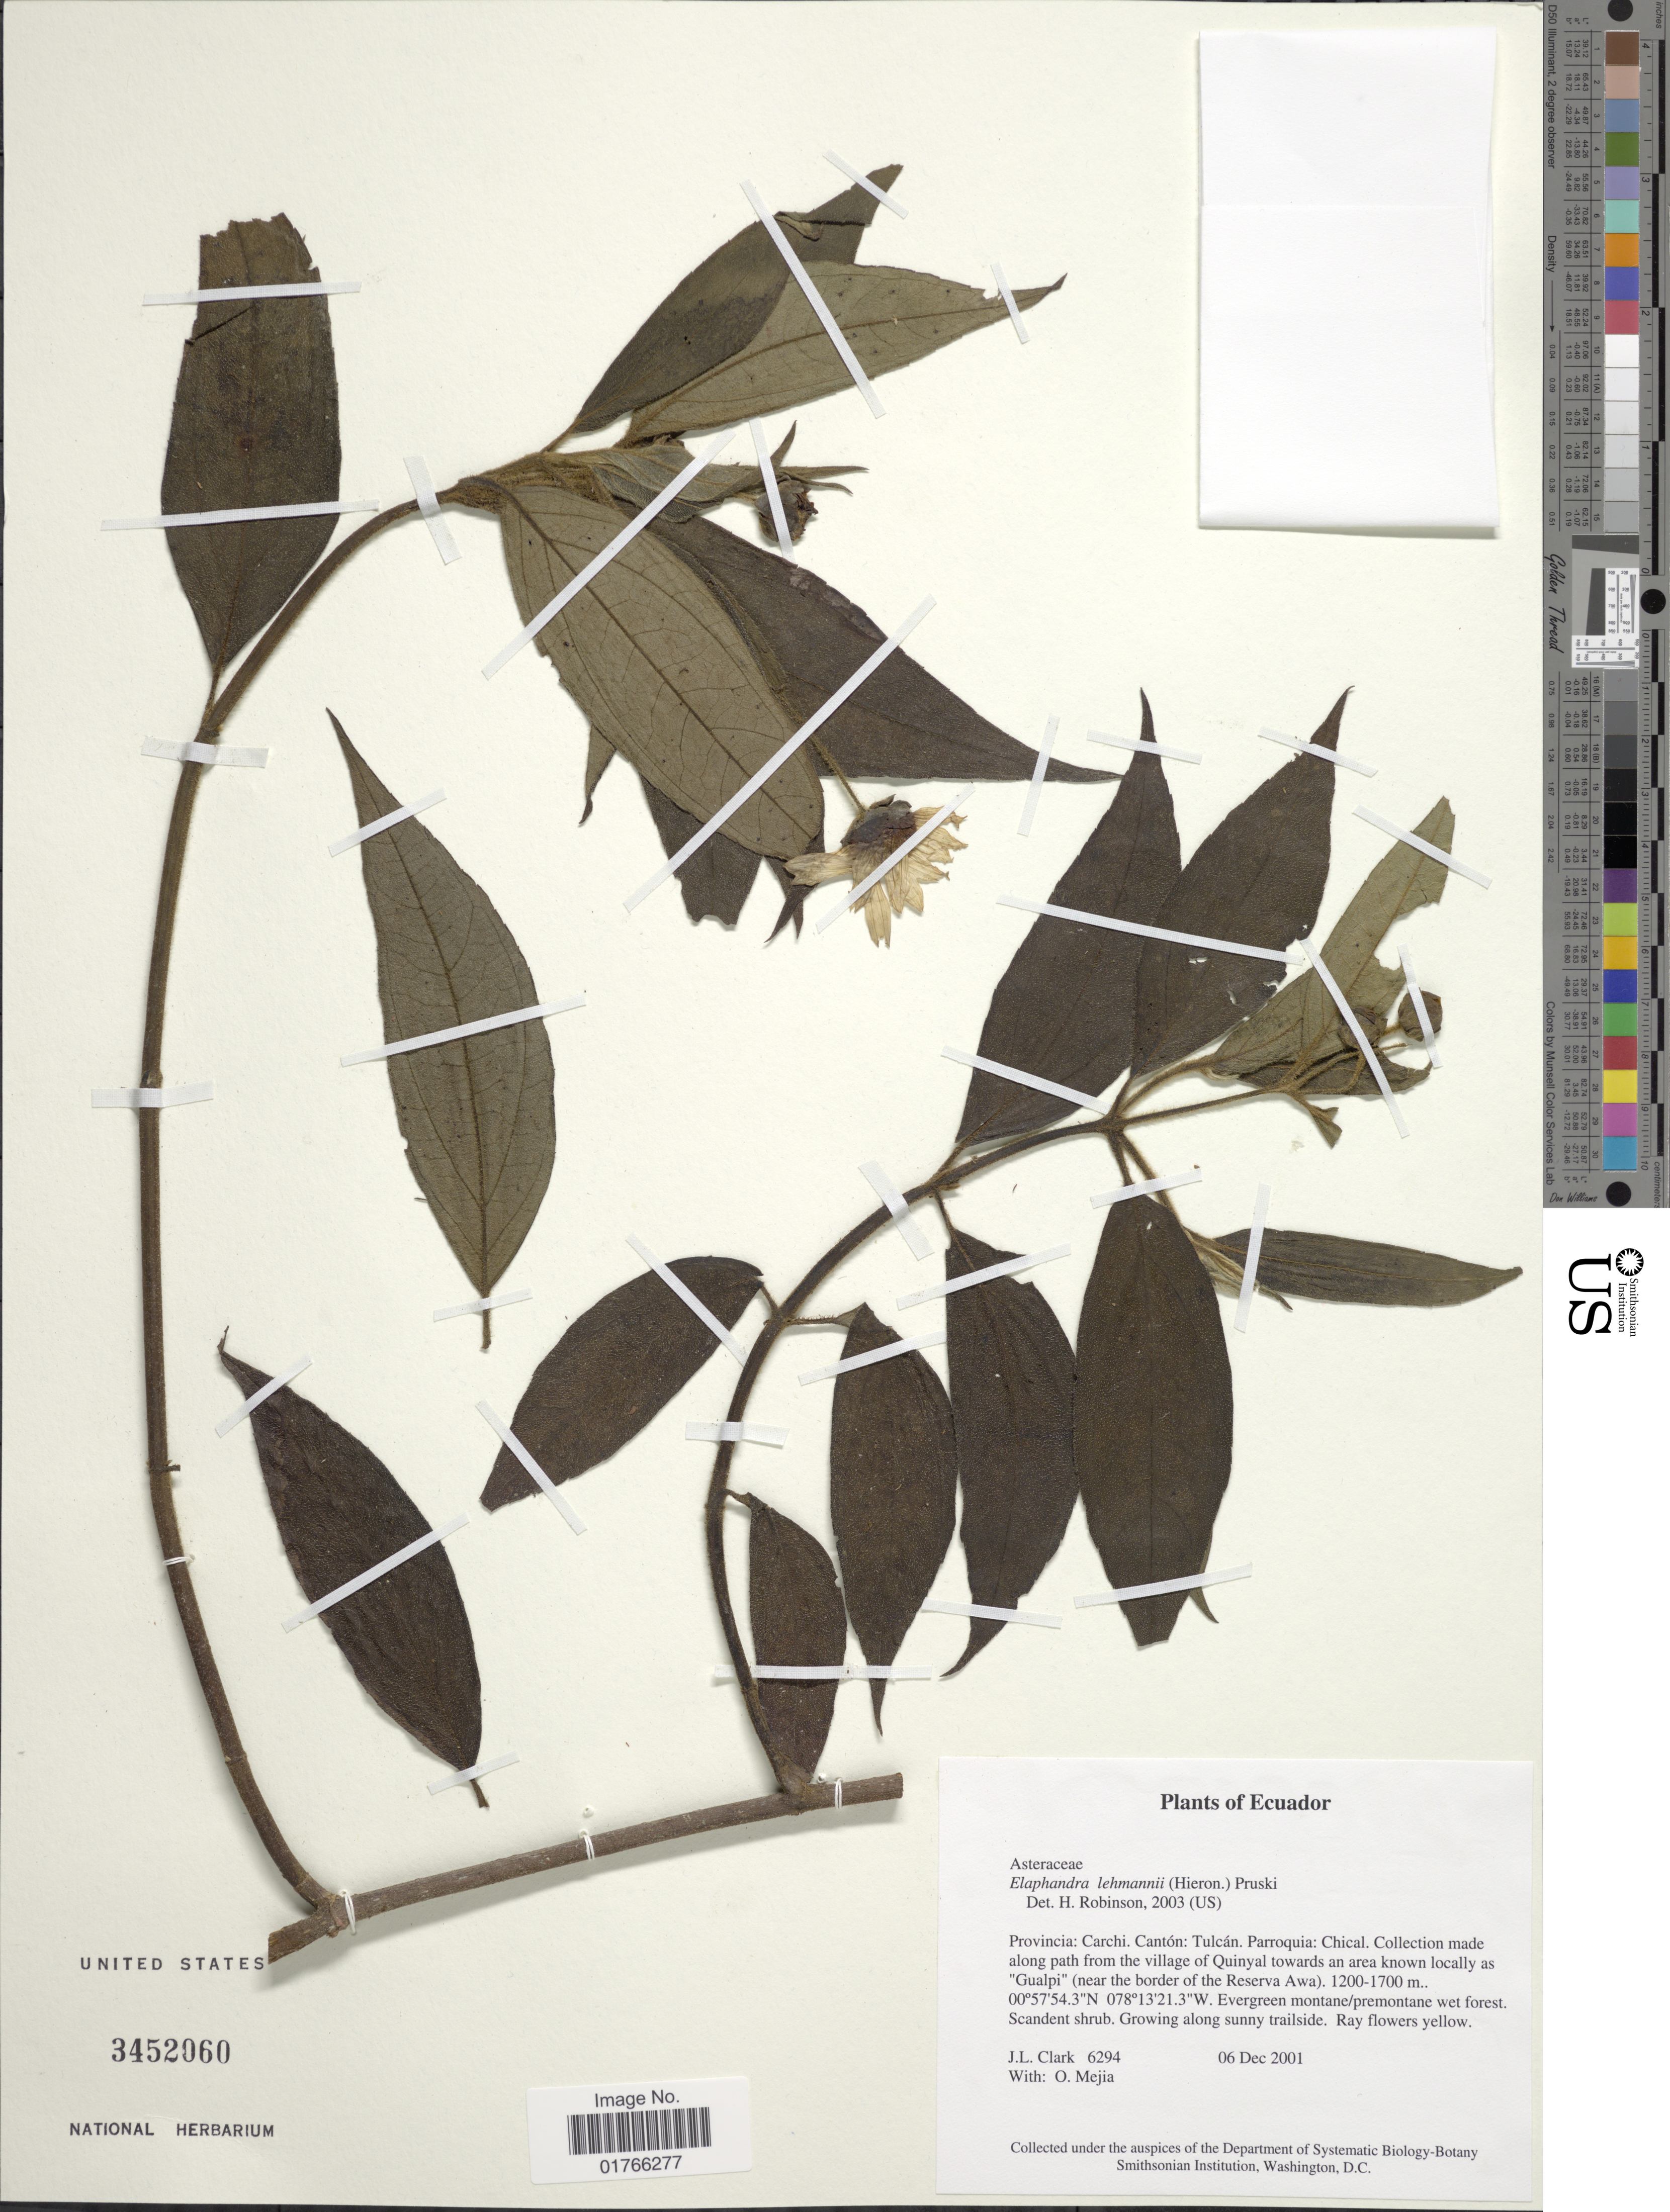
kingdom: Plantae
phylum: Tracheophyta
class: Magnoliopsida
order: Asterales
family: Asteraceae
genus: Elaphandra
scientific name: Elaphandra lehmannii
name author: (Hieron.) Pruski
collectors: J. L. Clark & O. Mejia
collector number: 6294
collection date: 2001-12-06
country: Ecuador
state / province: Carchi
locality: Canton Tulcan, Parroquia Chical, along path from the village of Quinyal towards an area known locally as Gualpi (near the border of the Reserva Awa)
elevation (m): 1200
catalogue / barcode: US 3452060